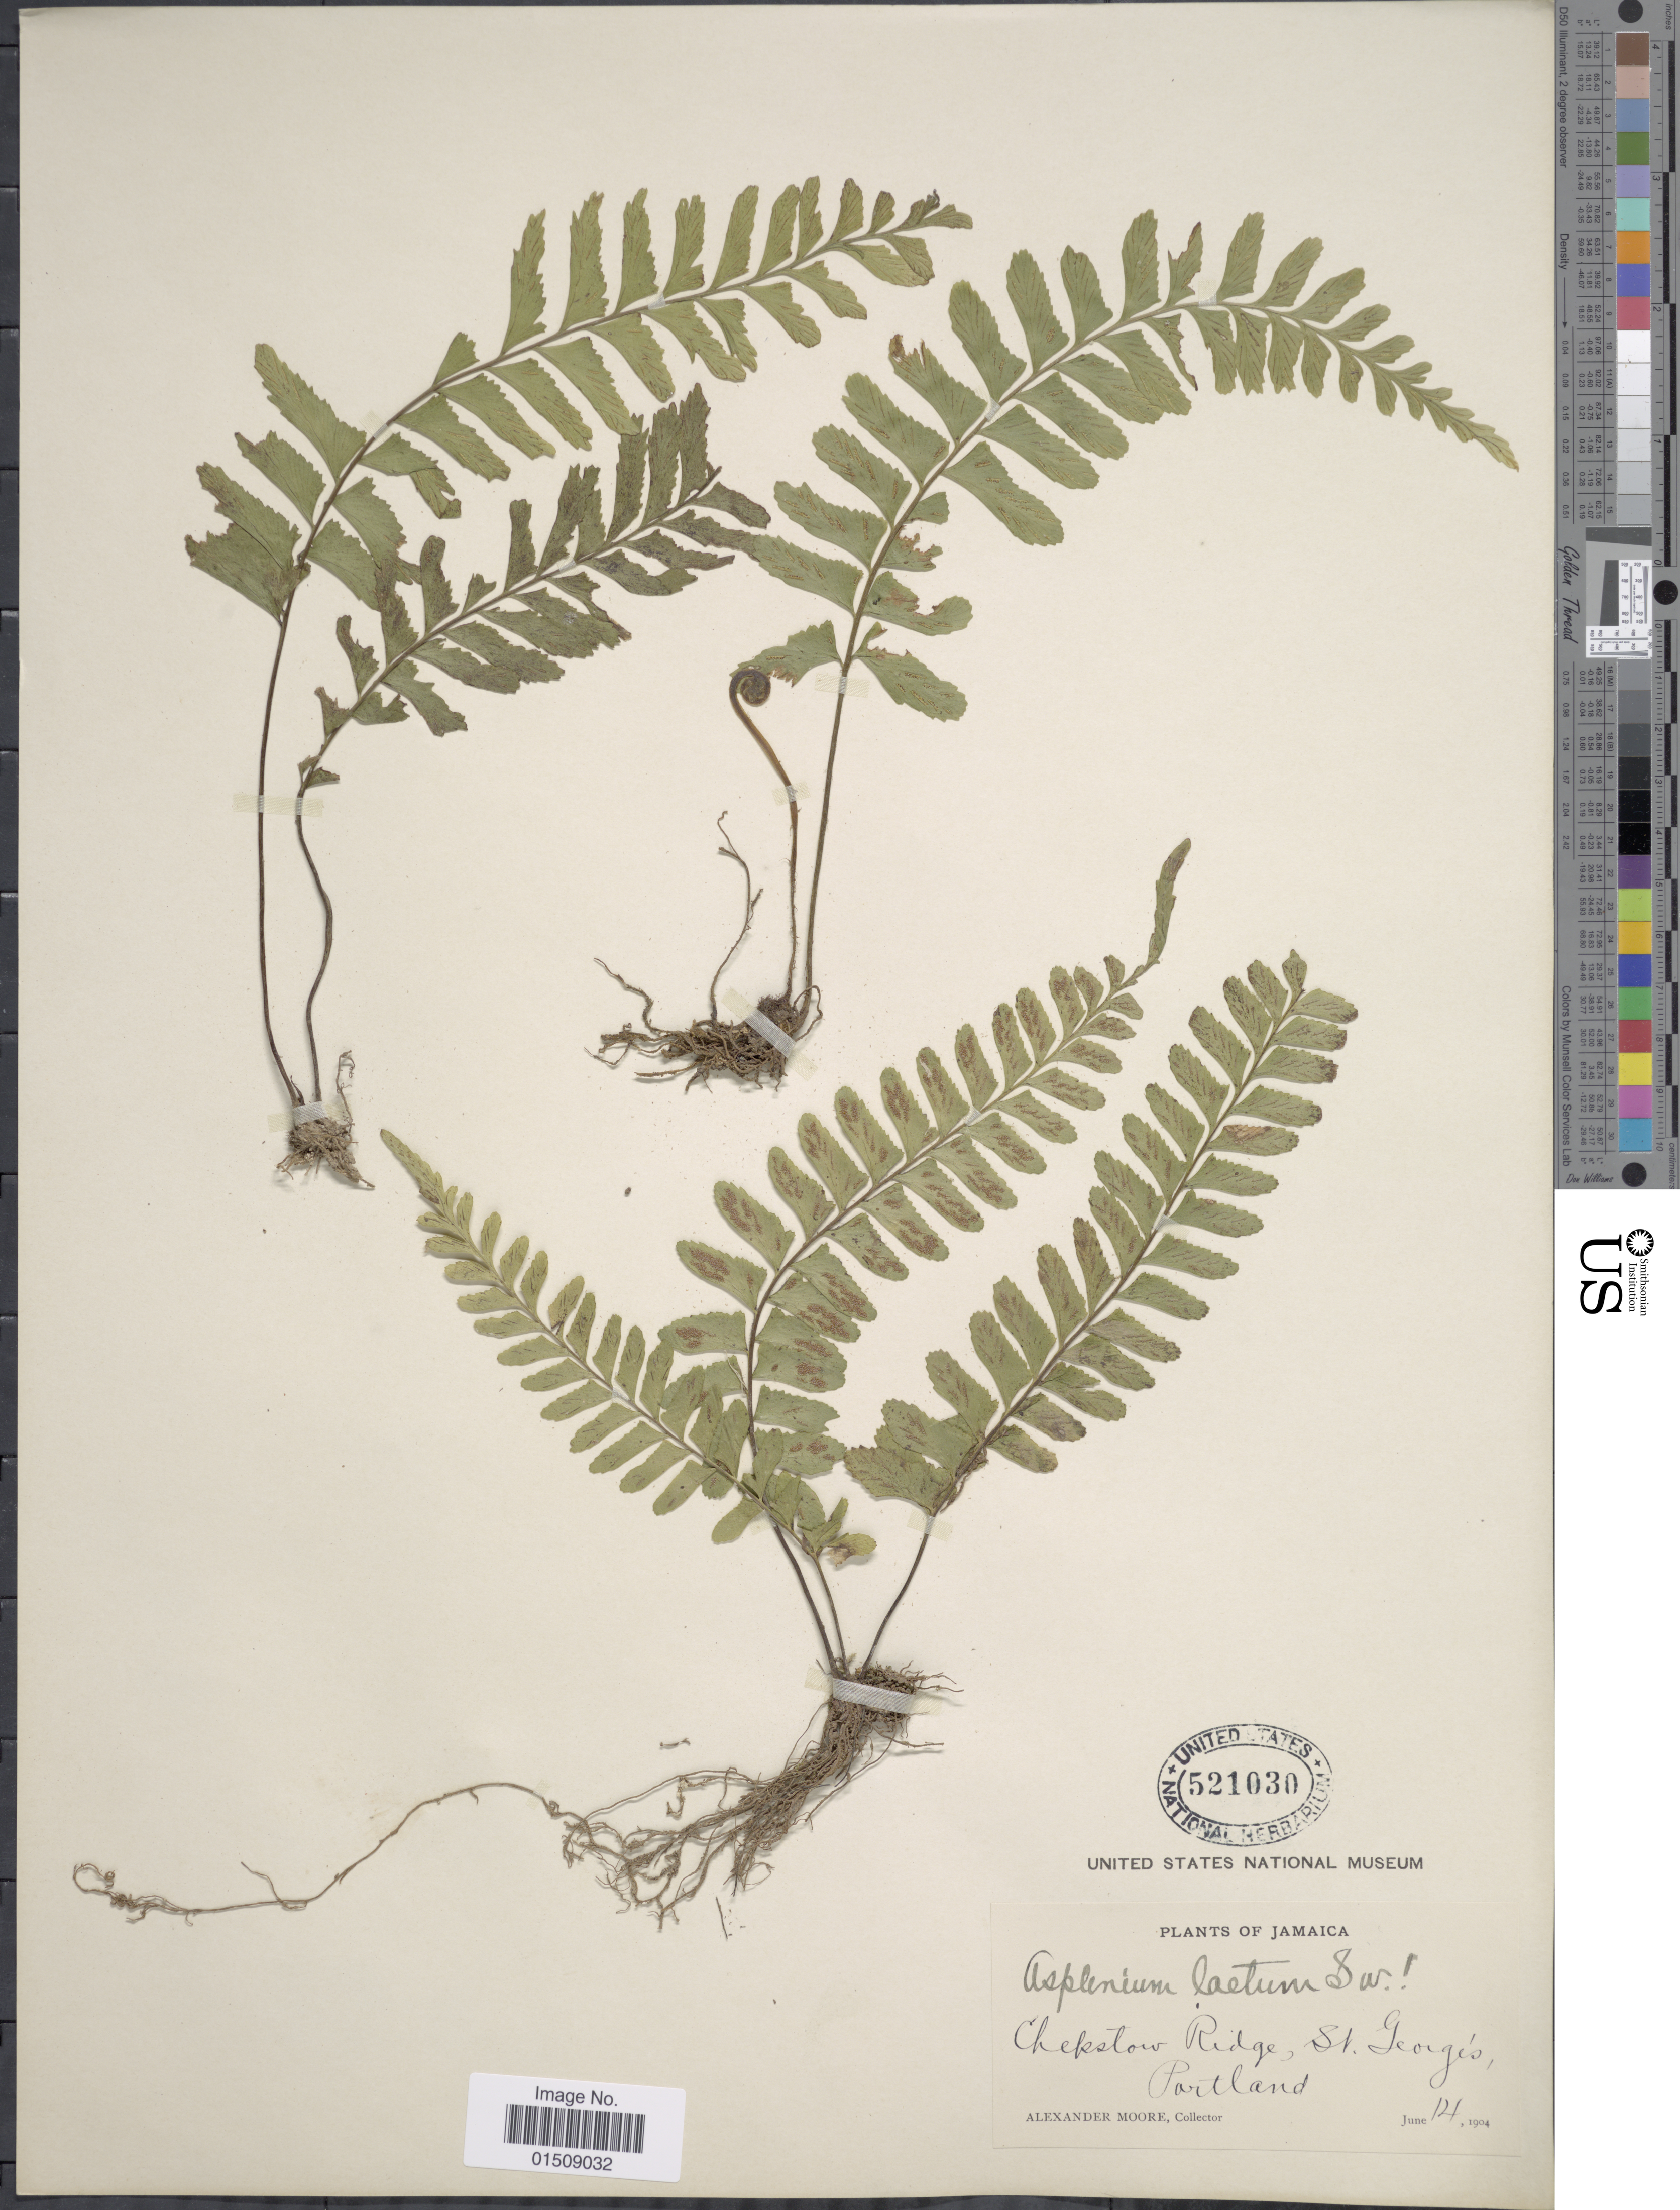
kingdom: Plantae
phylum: Tracheophyta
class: Polypodiopsida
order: Polypodiales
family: Aspleniaceae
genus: Asplenium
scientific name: Asplenium laetum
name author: Sw.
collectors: A. Moore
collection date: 1904-06-14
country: Jamaica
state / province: Portland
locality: Chepstow Ridge, St. George's, Portland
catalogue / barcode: US 521030